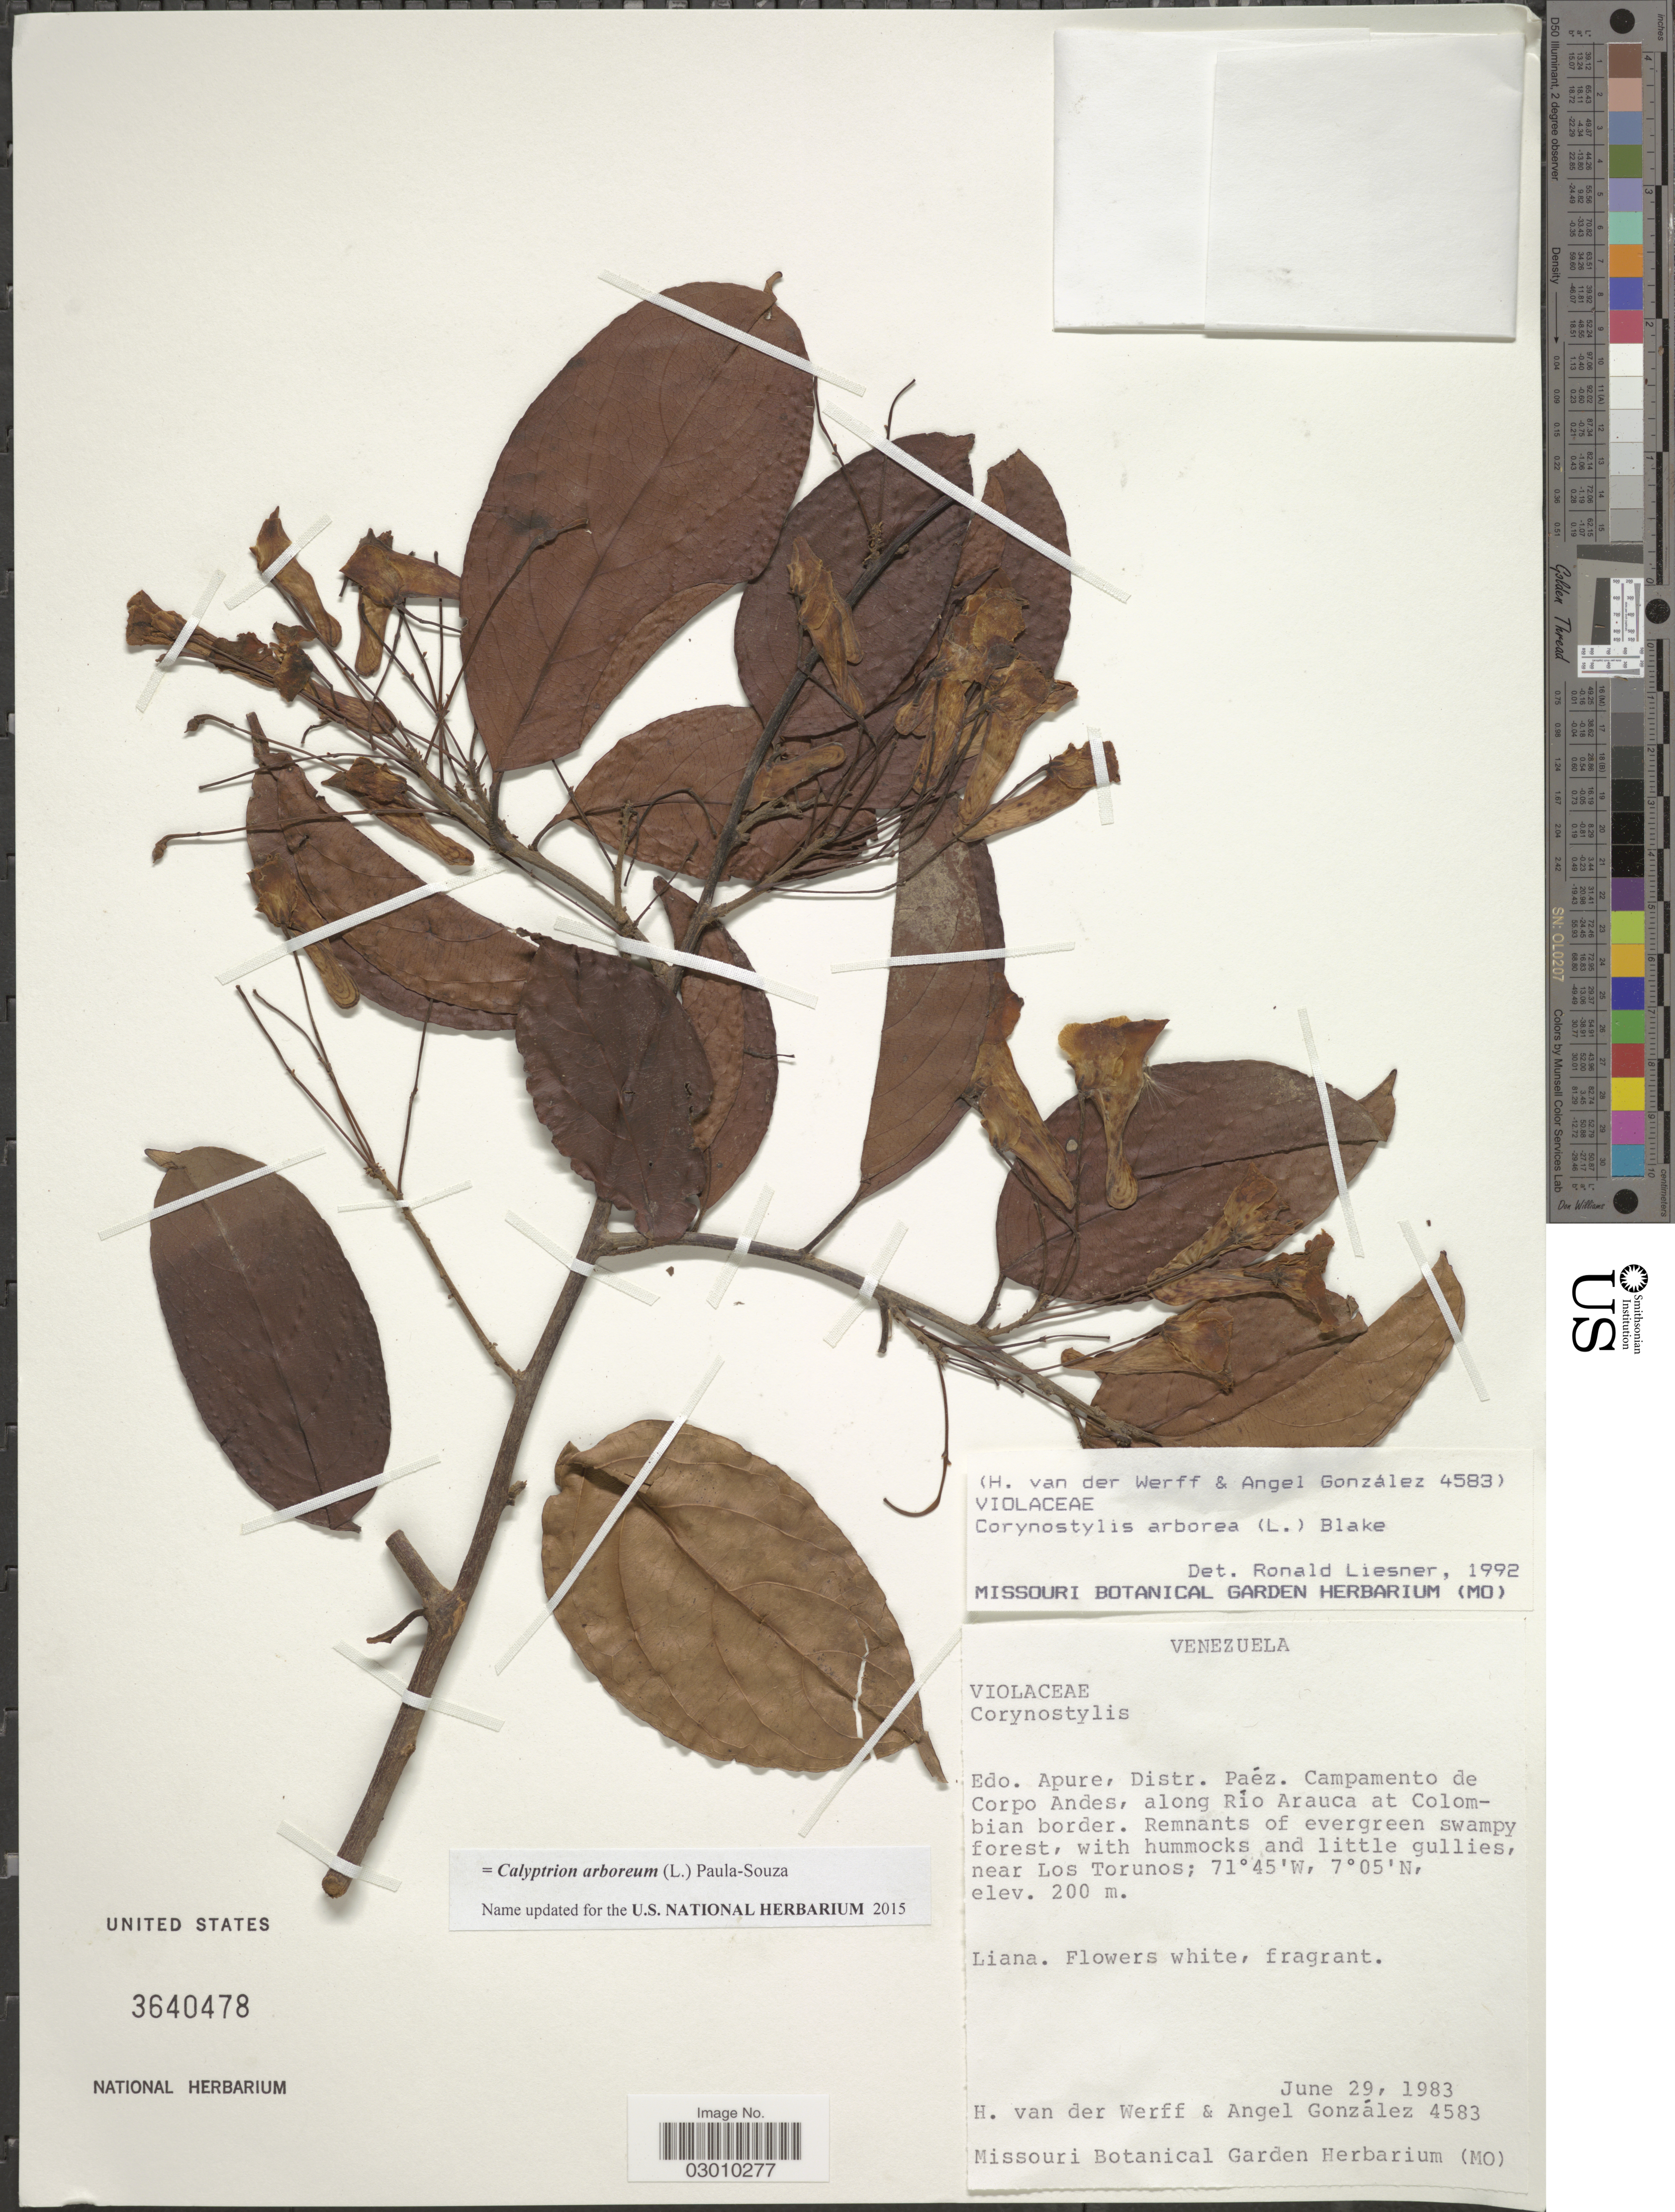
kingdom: Plantae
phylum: Tracheophyta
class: Magnoliopsida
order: Malpighiales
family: Violaceae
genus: Calyptrion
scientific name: Calyptrion arboreum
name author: (L.) Paula-Souza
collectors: H. van der Werff & A. C. González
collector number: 4583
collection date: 1983-06-29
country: Venezuela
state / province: Apure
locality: Distr. Paéz. Campamento de Corpo Andes, along Río Arauca at Colombian border. Near Los Torunos.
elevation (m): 200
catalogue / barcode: US 3640478